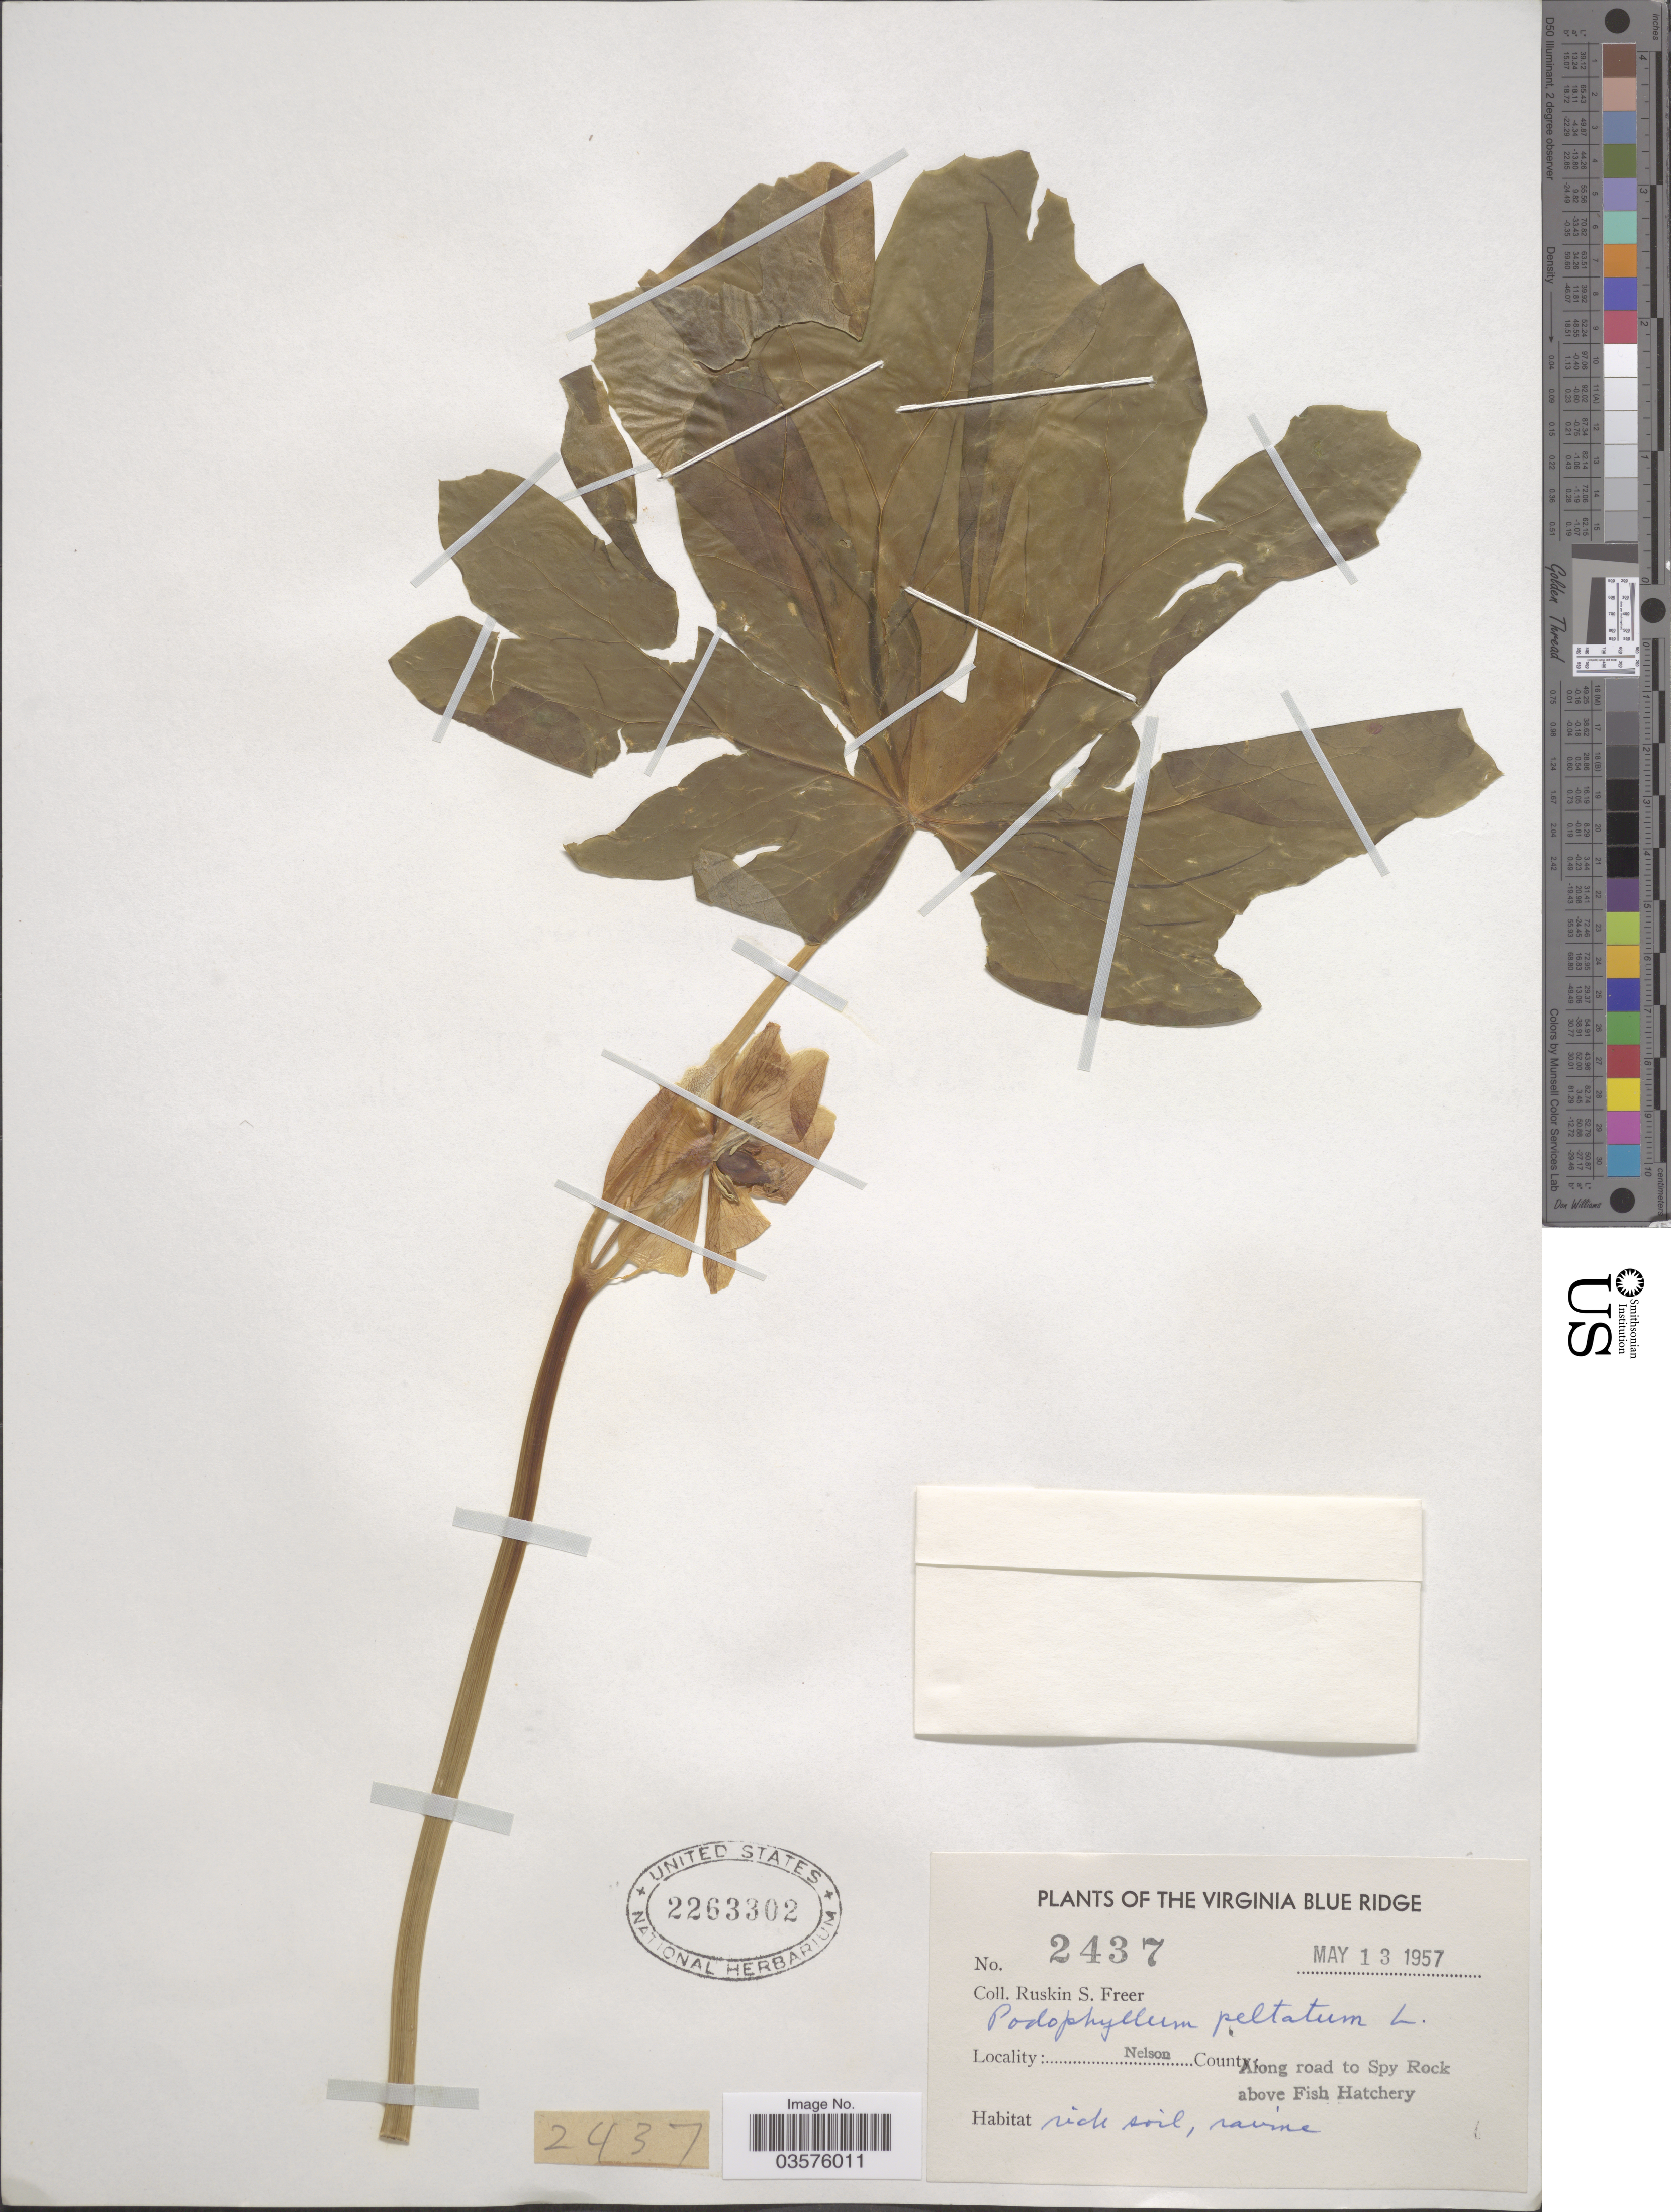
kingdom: Plantae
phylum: Tracheophyta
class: Magnoliopsida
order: Ranunculales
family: Berberidaceae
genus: Podophyllum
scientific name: Podophyllum peltatum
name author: L.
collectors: R. Freer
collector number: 2437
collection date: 1957-05-13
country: United States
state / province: Virginia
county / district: Nelson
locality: The Virginia Blue Ridge. Nelson County. Along road to Spy Rock above Fish Hatchery.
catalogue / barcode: US 2263302